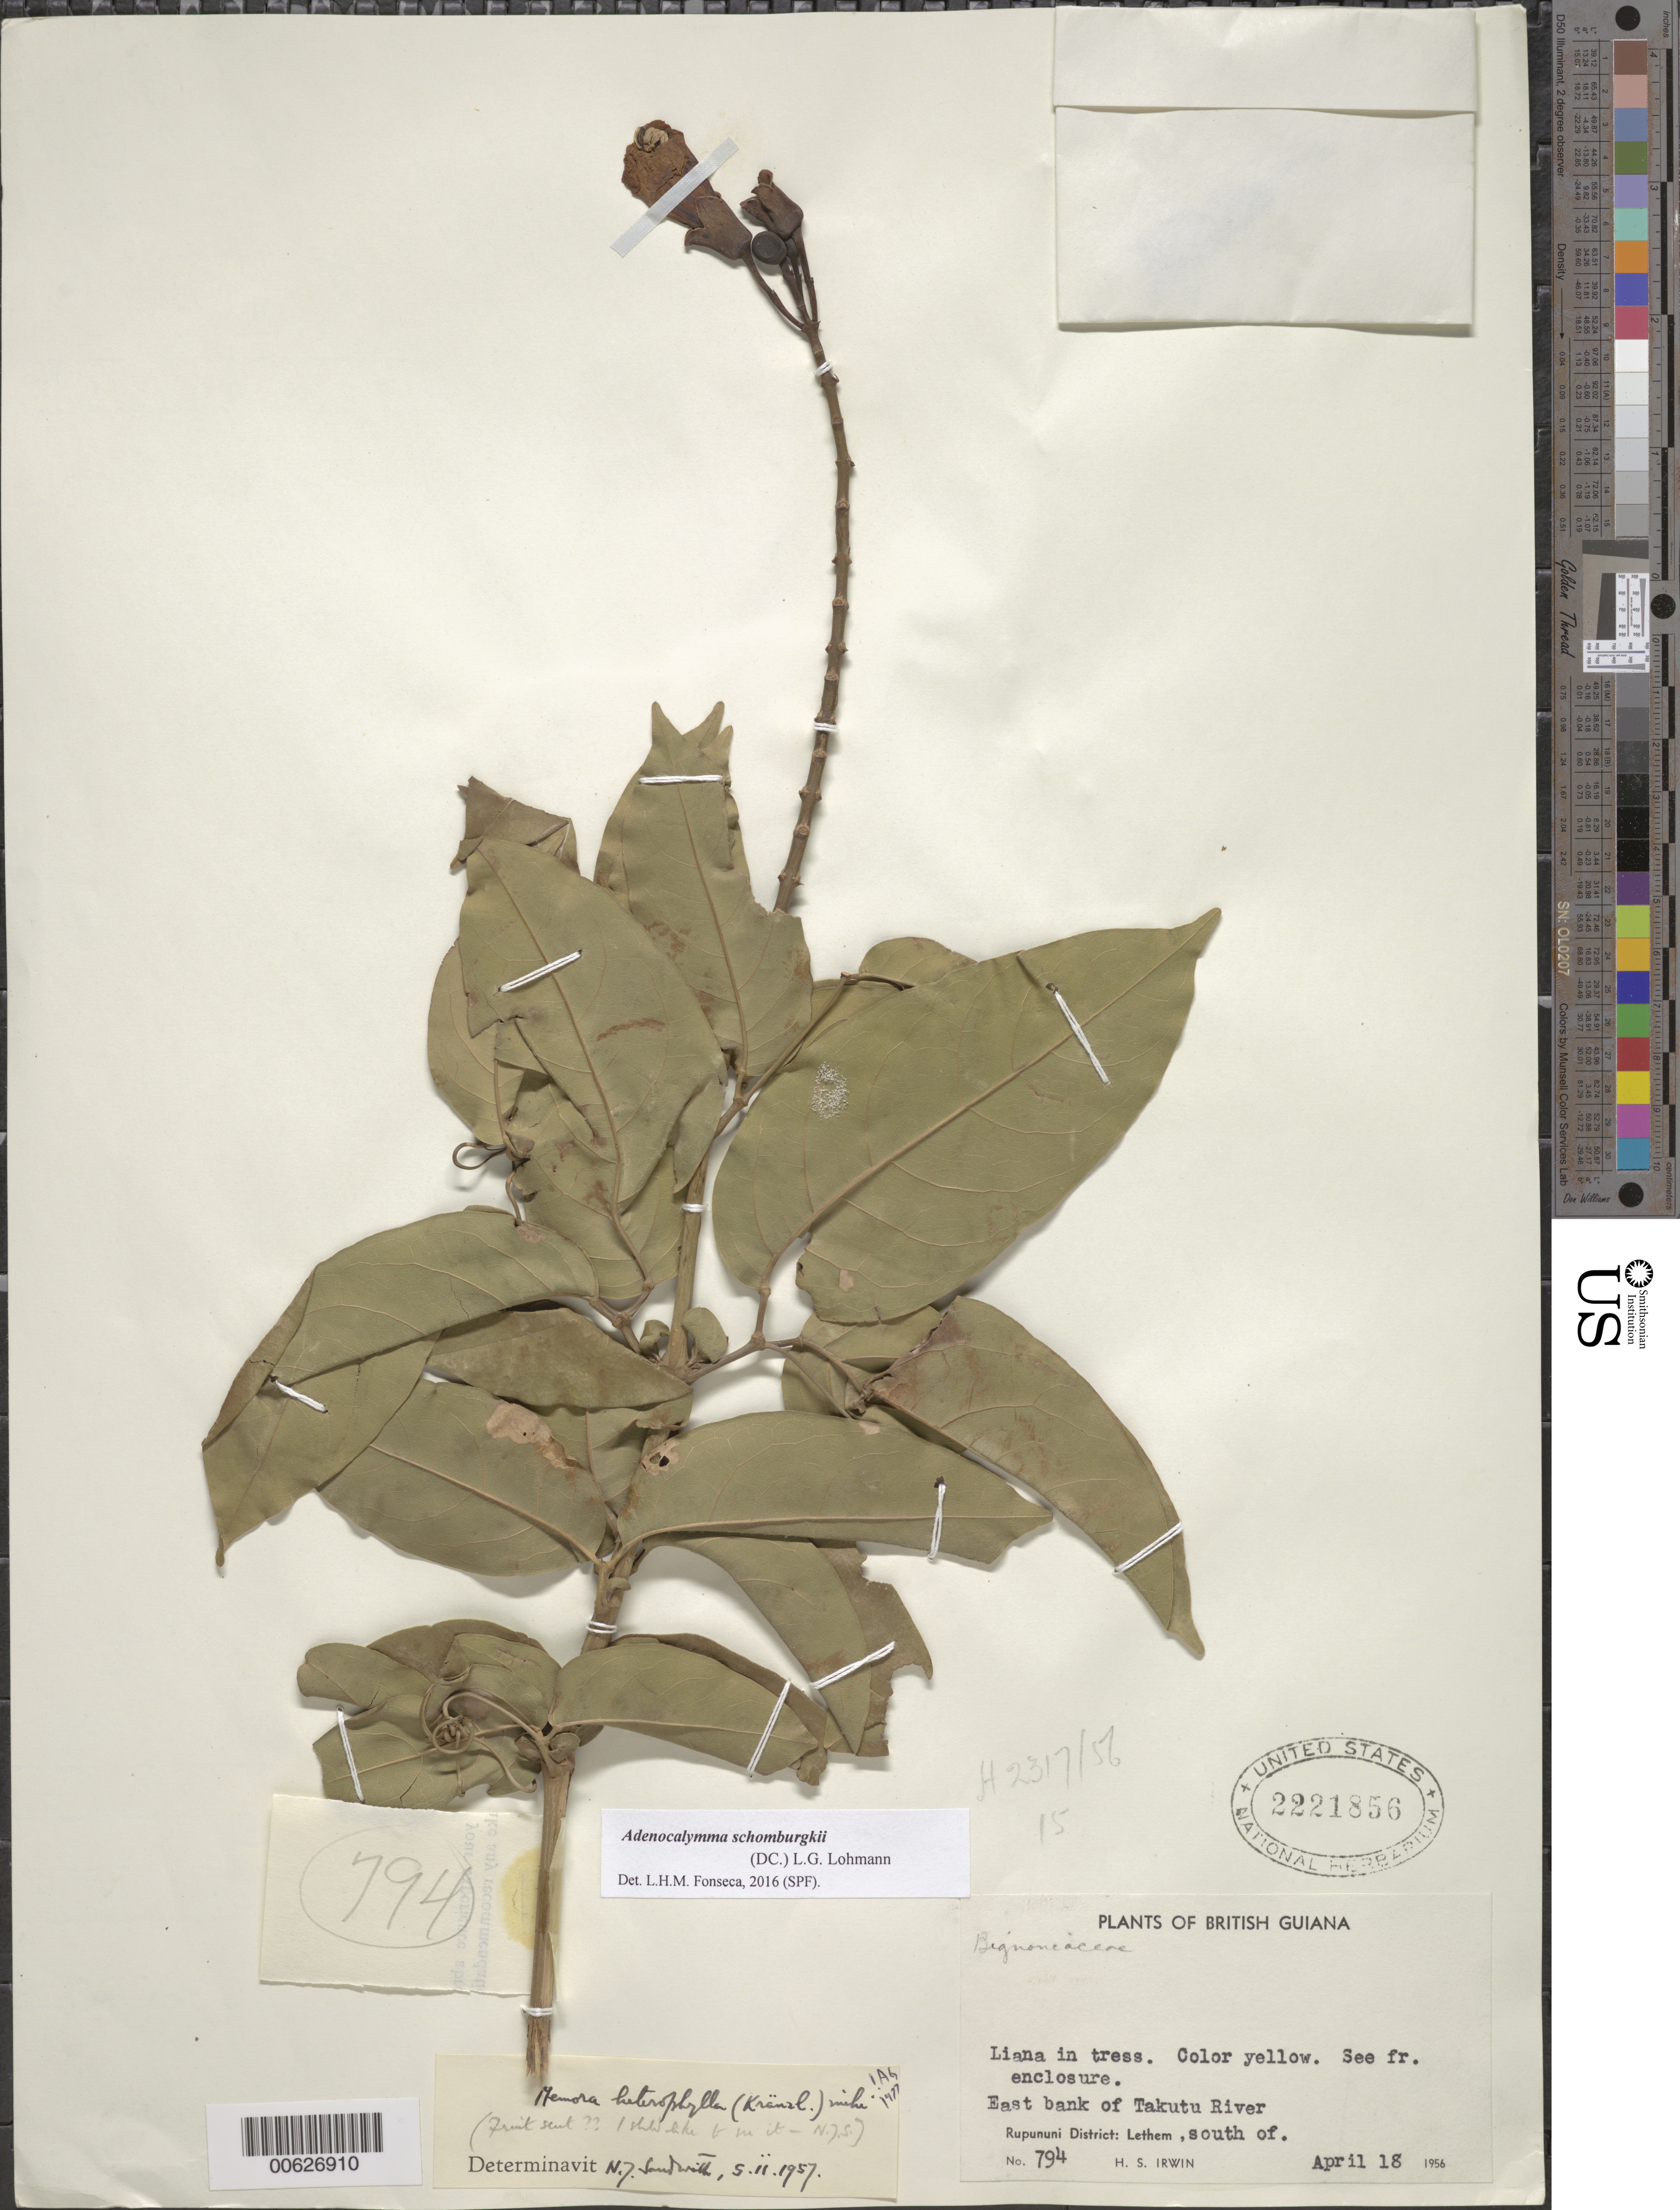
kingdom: Plantae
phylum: Tracheophyta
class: Magnoliopsida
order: Lamiales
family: Bignoniaceae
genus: Adenocalymma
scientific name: Adenocalymma schomburgkii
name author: (DC.) L.G. Lohmann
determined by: Fonseca, L. H. M.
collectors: H. Irwin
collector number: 794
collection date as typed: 18-Apr-56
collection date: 1956-04-18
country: Guyana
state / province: U. Takutu-U. Essequibo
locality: Lethem, S. of, east bank of Takutu R., Rupununi Dist.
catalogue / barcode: US 2221856